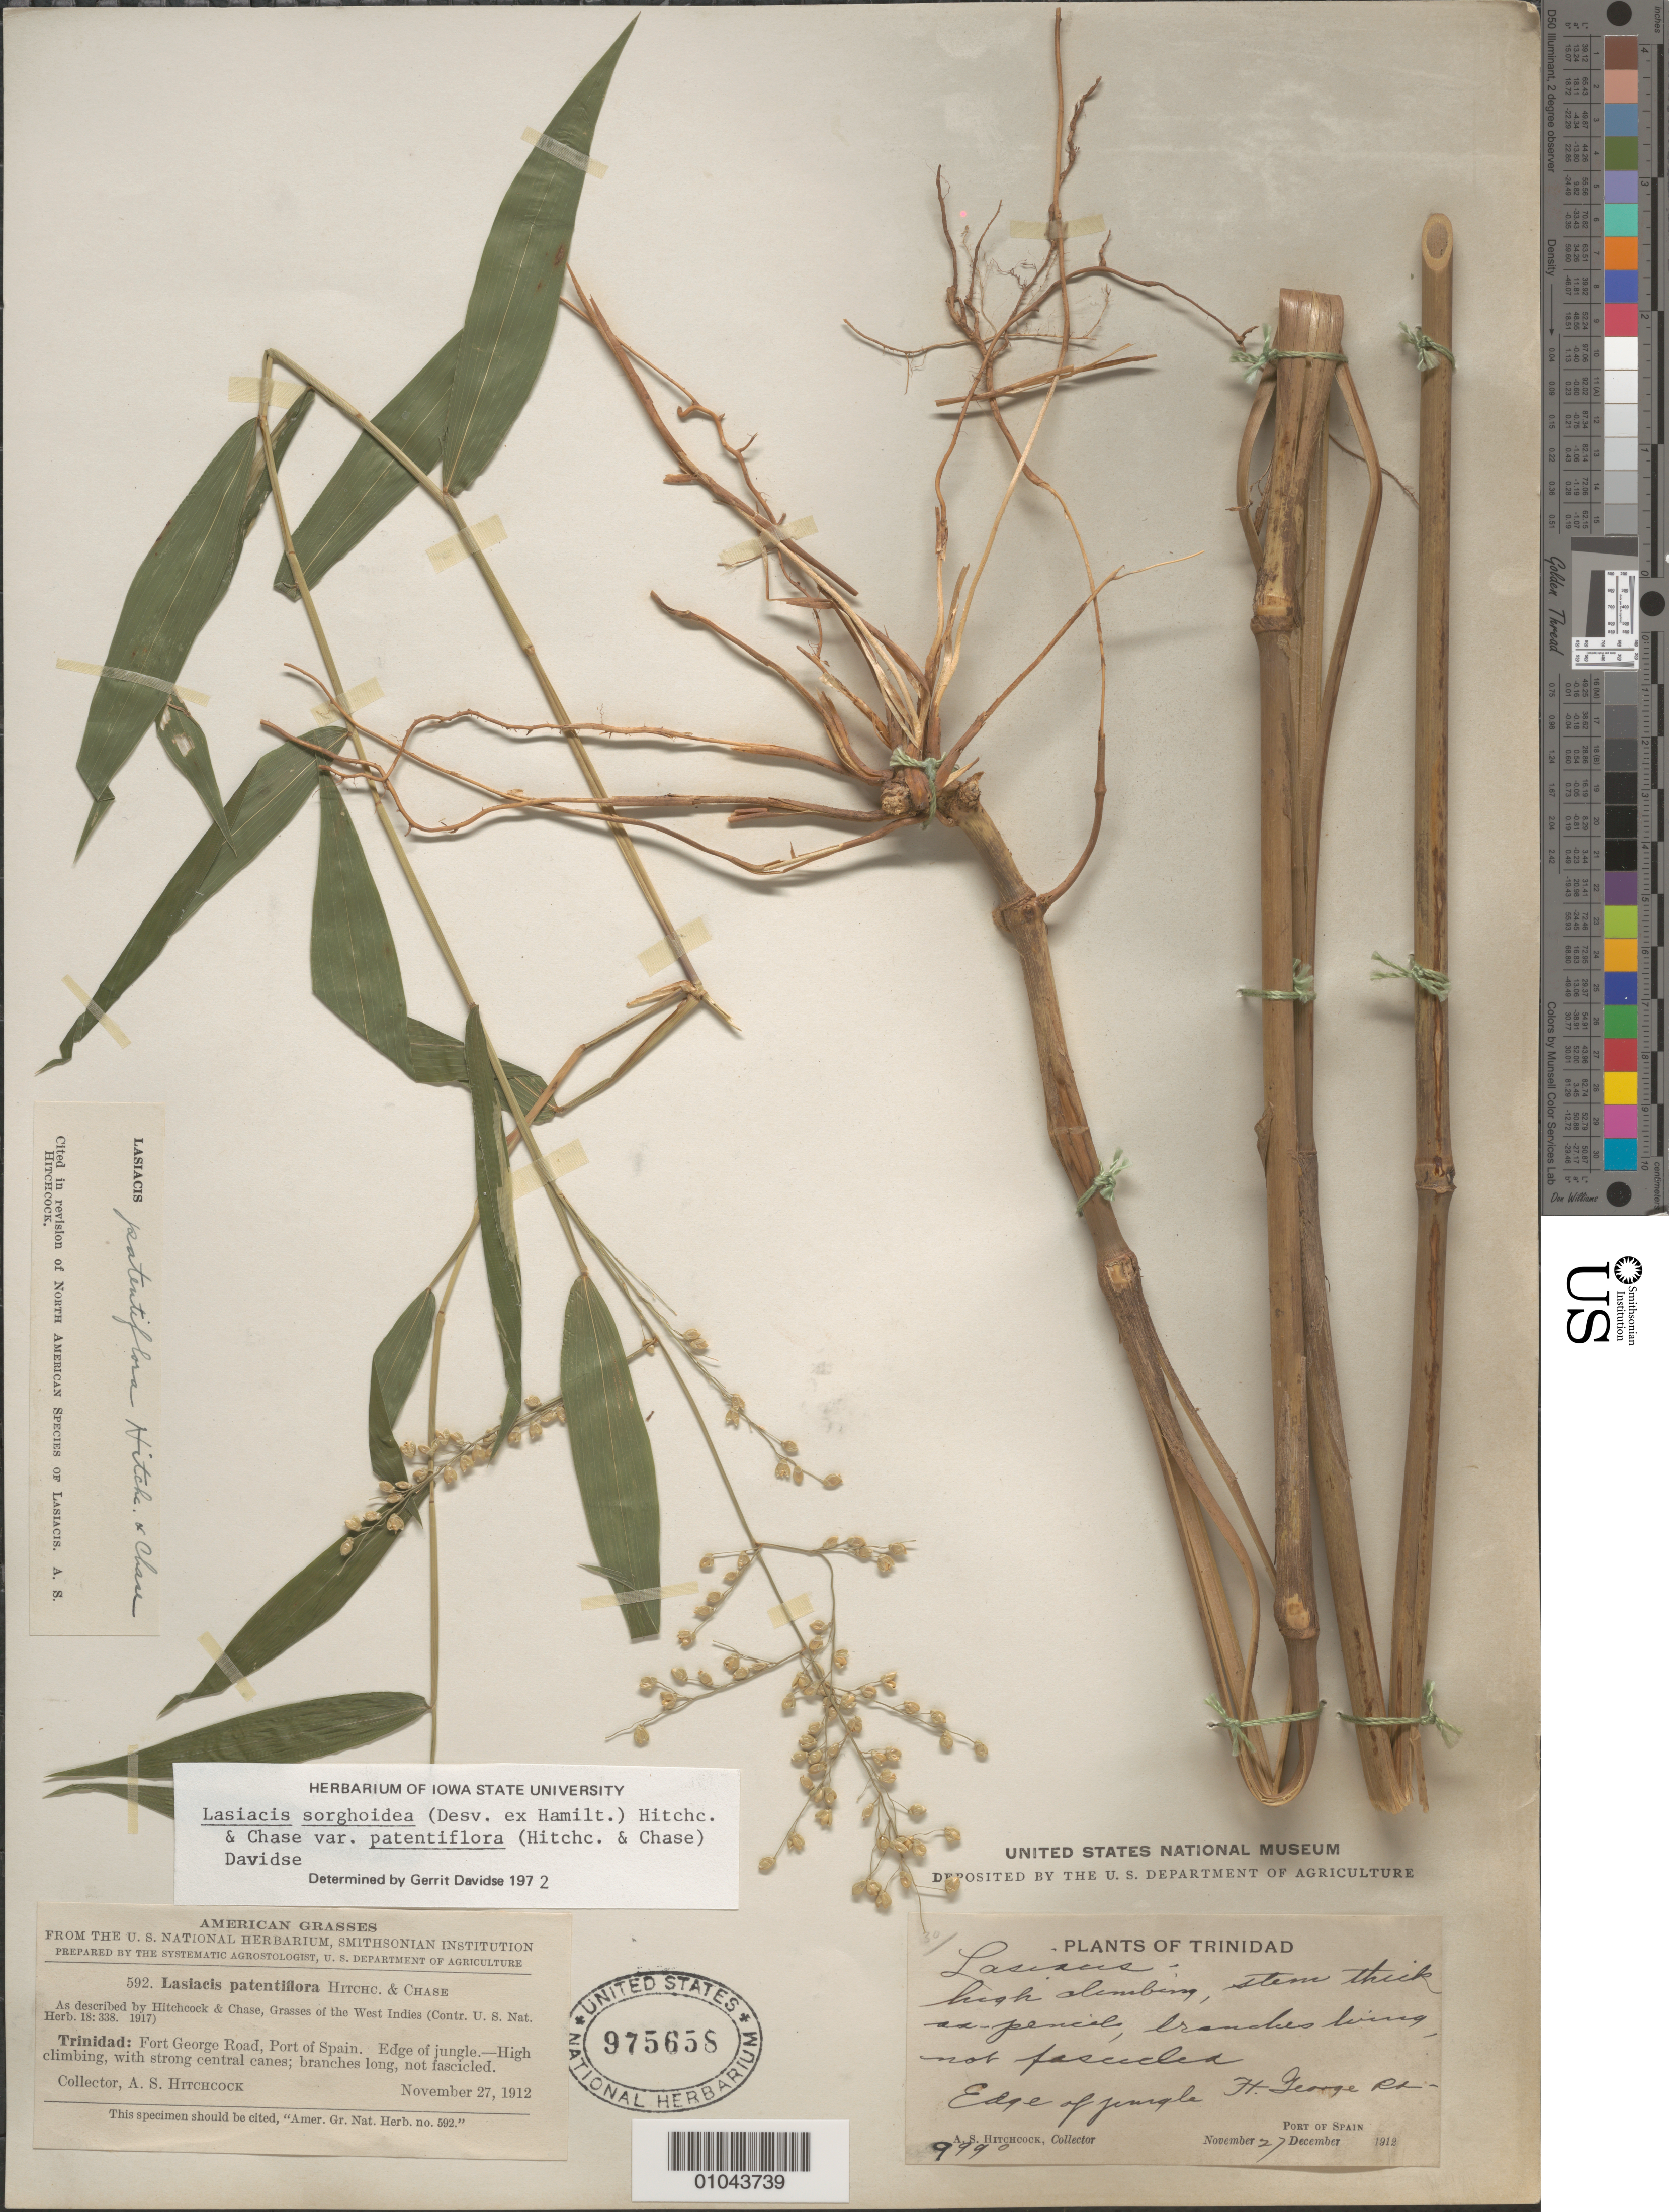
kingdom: Plantae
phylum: Tracheophyta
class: Liliopsida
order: Poales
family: Poaceae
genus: Lasiacis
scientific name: Lasiacis sorghoidea var. patentiflora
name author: (Hitchc. & Chase) Davidse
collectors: A. S. Hitchcock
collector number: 9990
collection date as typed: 27 Nov 1912 or 27 Dec 1912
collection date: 1912-11-27 or 1912-12-27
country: Trinidad and Tobago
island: Trinidad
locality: edge of jungle, St. George road, Port of Spain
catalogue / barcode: US 975658